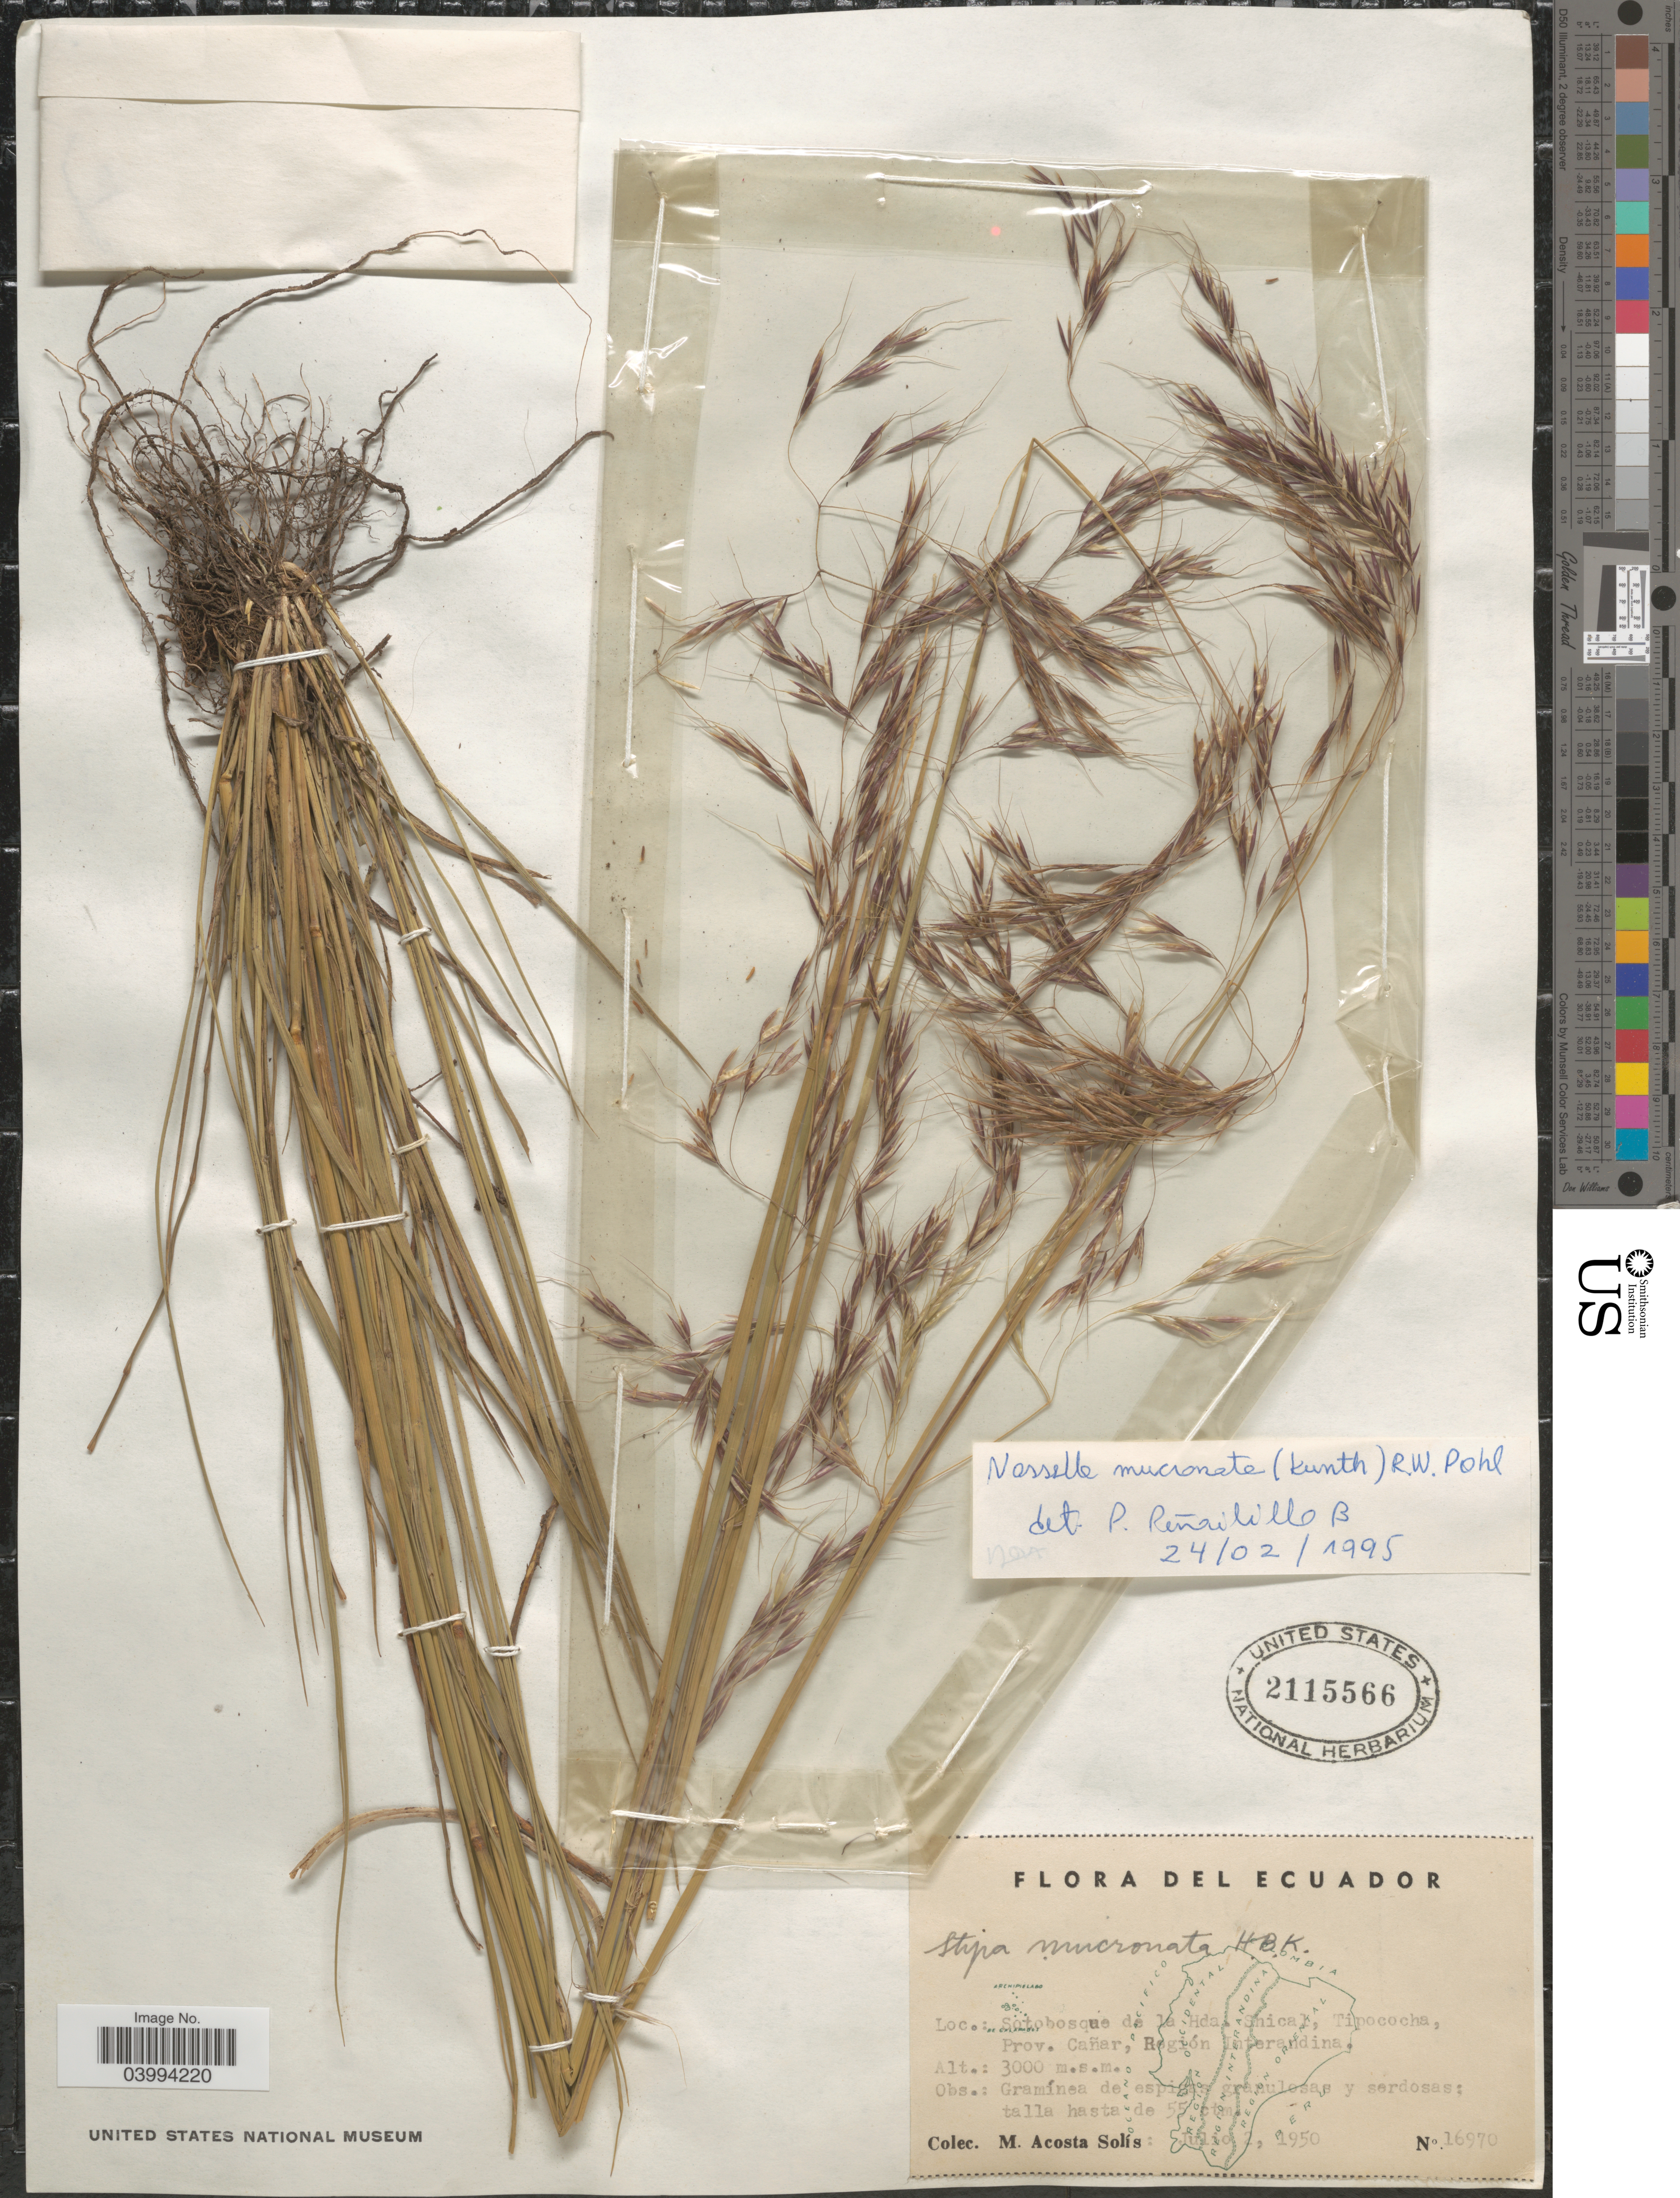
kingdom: Plantae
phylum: Tracheophyta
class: Liliopsida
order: Poales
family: Poaceae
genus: Nassella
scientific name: Nassella mucronata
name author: (Kunth) R.W. Pohl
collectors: M. Acosta Solis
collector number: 16970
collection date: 1950-07-02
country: Ecuador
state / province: Cañar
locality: Sotobosque de la Hda. Shical, Tipococha, Región Interandina.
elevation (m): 3000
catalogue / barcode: US 2115566